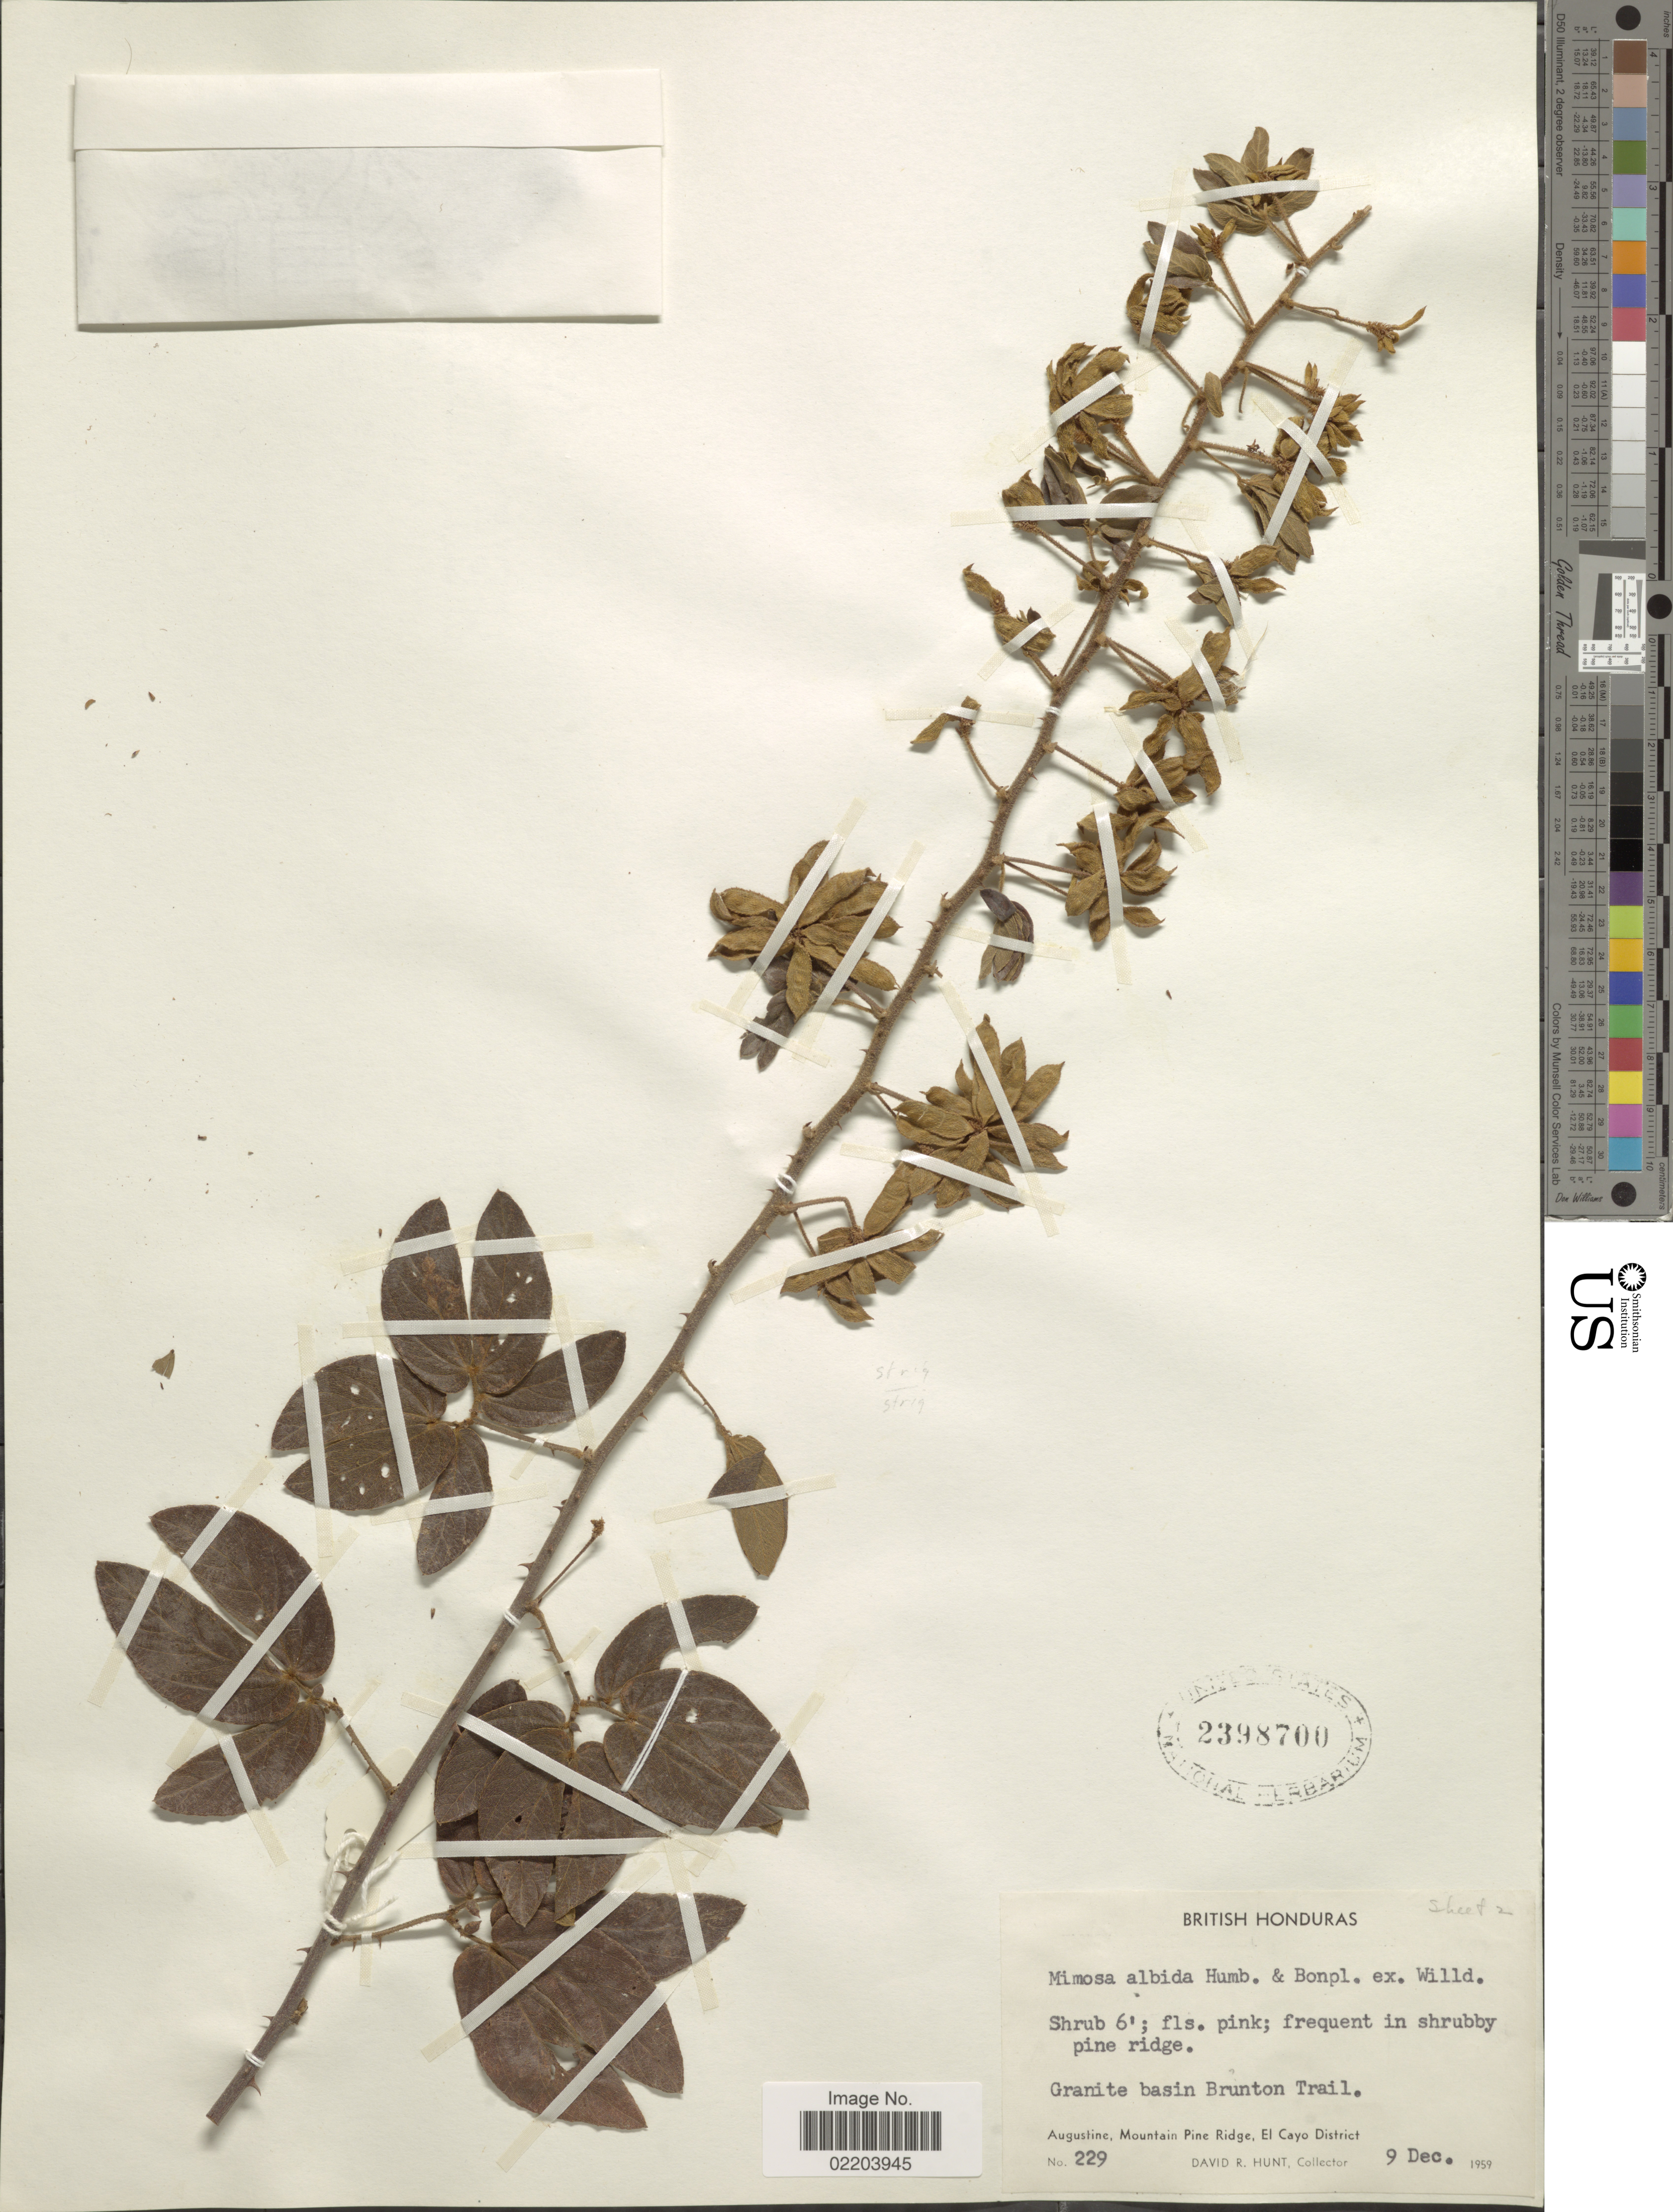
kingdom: Plantae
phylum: Tracheophyta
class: Magnoliopsida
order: Fabales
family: Fabaceae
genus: Mimosa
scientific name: Mimosa albida var. strigosa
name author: (Willd.) B.L. Rob.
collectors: D. R. Hunt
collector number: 229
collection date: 1959-12-09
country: Belize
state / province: Cayo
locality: Granite basin Brunton Trail. Augustine, Mountain Pine Ridge, El Cayo District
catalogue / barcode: US 2398700